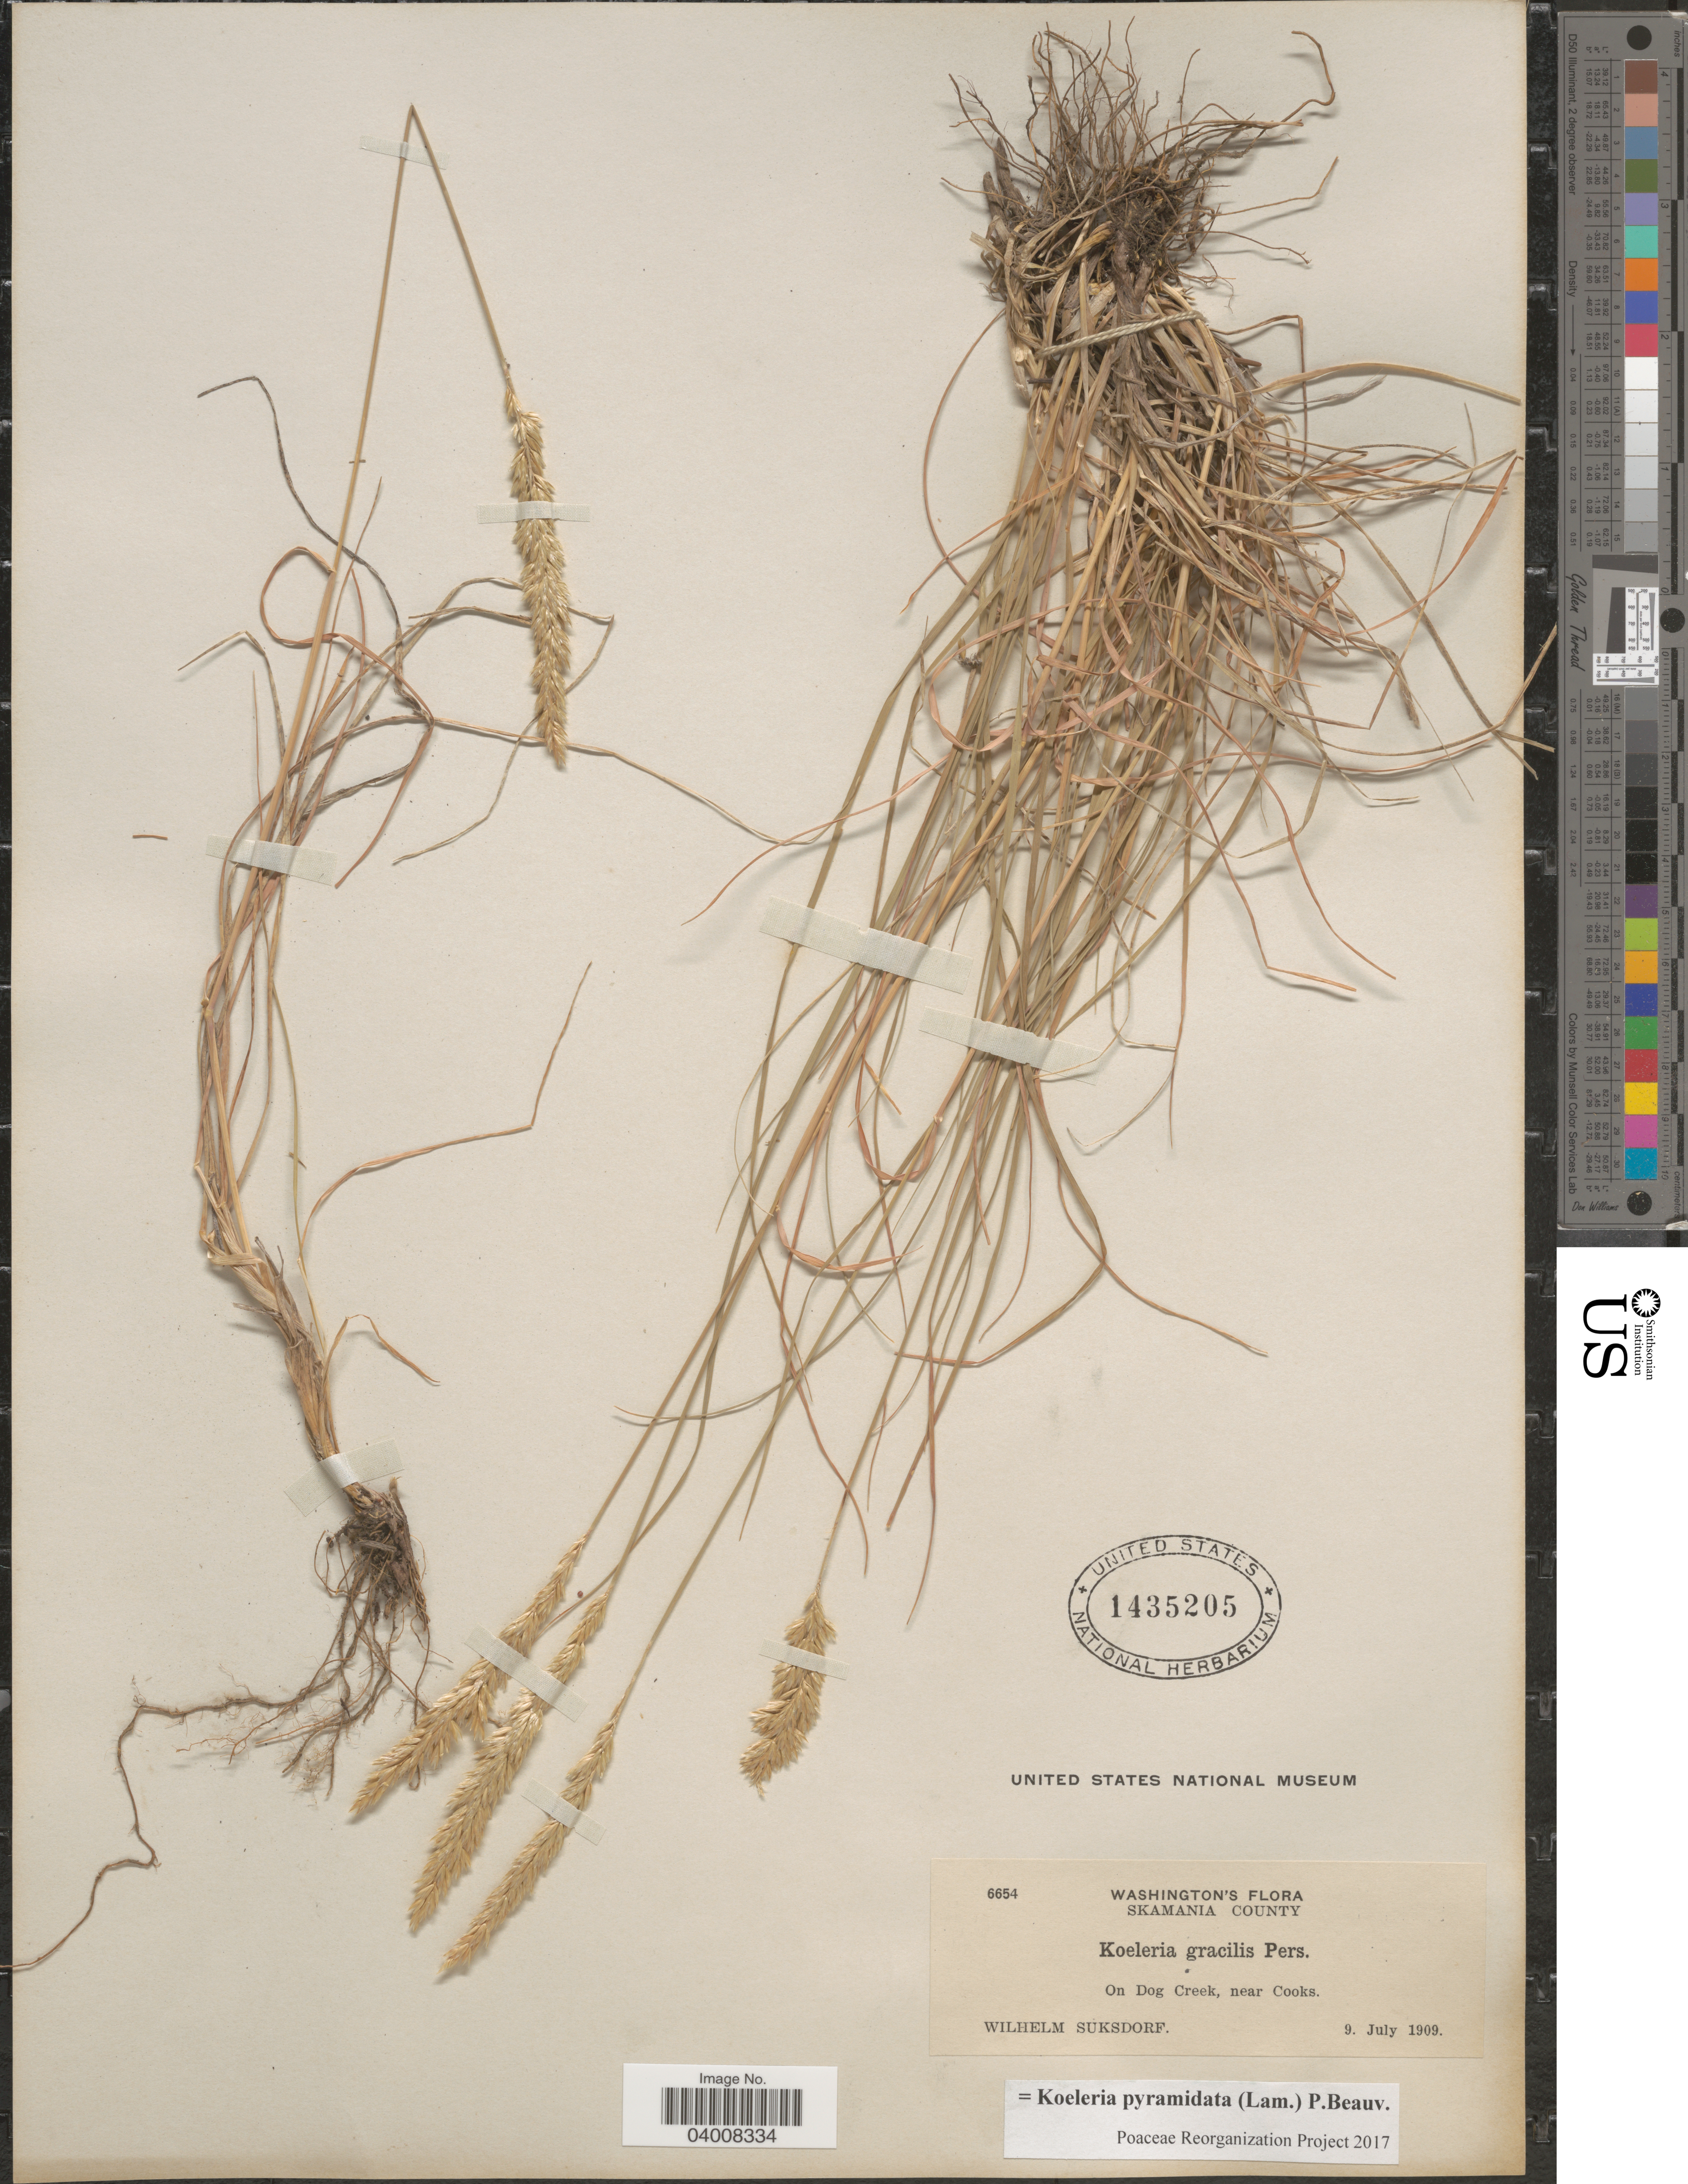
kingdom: Plantae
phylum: Tracheophyta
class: Liliopsida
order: Poales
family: Poaceae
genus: Koeleria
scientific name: Koeleria pyramidata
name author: (Lam.) P. Beauv.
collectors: W. N. Suksdorf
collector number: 6654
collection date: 1909-07-09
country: United States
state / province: Washington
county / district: Skamania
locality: Skamania County. On Dog Creek, near Cooks.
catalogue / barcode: US 1435205